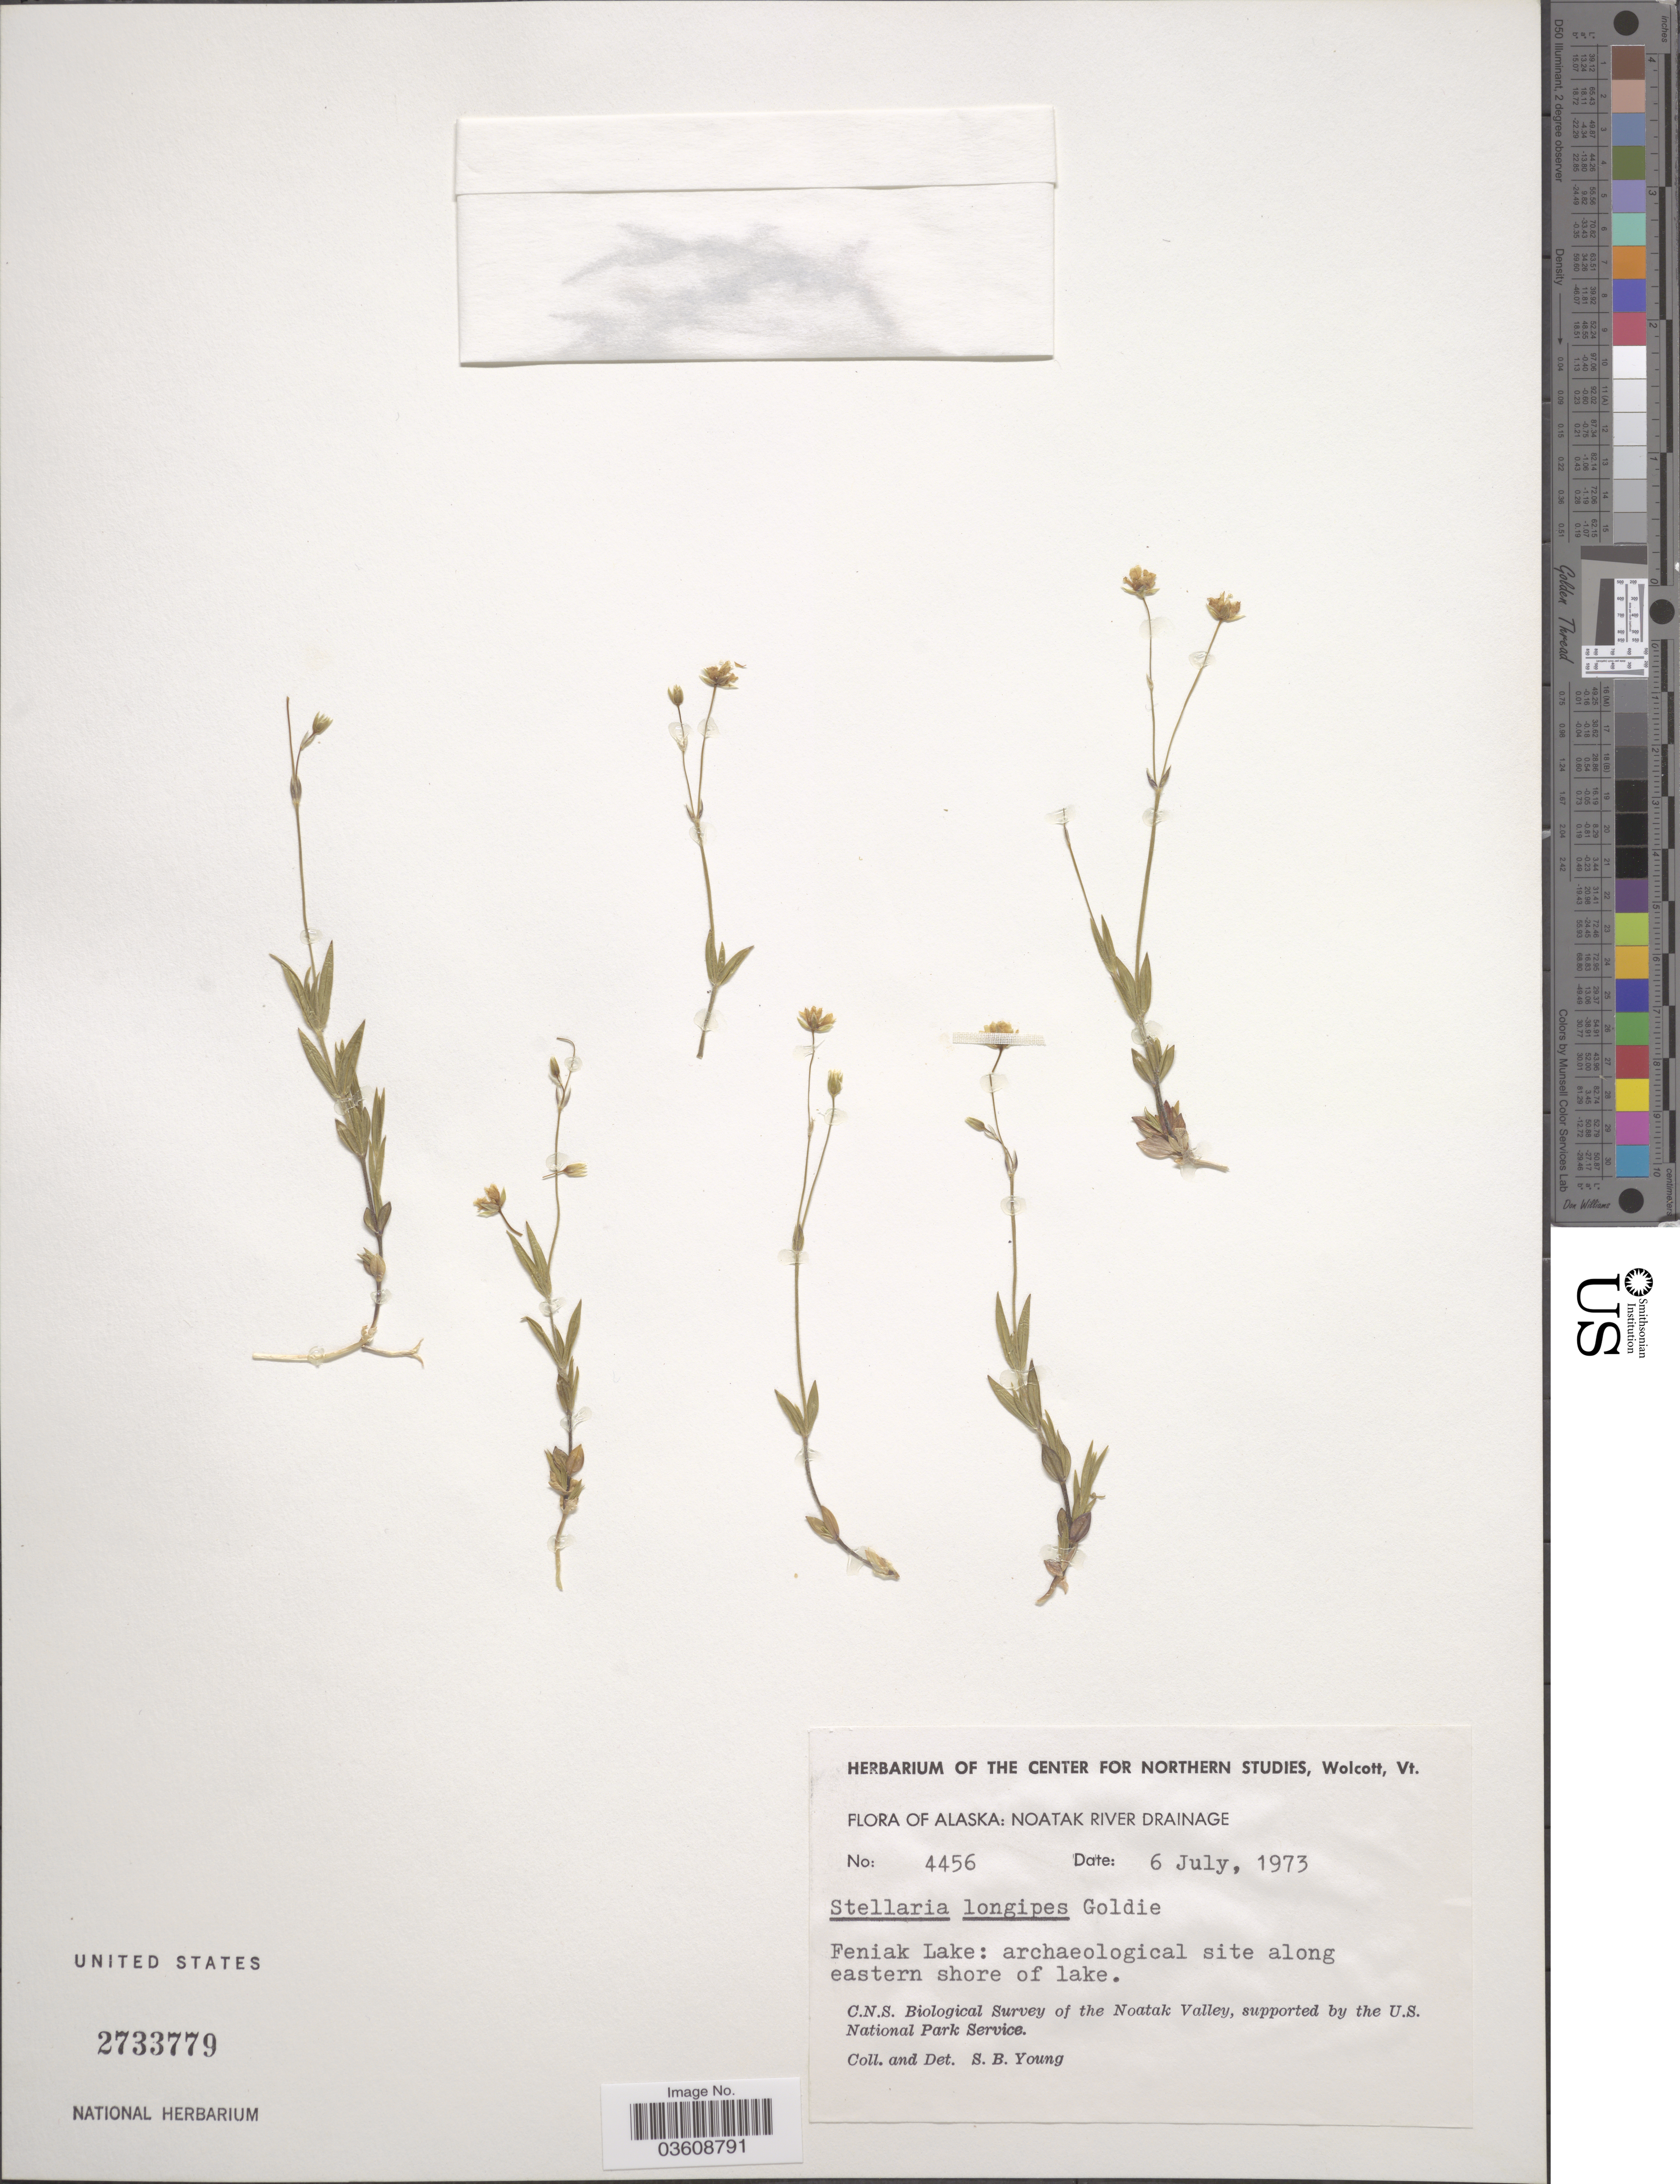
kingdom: Plantae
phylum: Tracheophyta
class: Magnoliopsida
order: Caryophyllales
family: Caryophyllaceae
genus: Stellaria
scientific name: Stellaria longipes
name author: Goldie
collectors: S. Young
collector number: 4456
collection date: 1973-07-06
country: United States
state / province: Alaska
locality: Noatak River Drainage. Feniak Lake: archaeological site along eastern shore of lake. Noatak Valley.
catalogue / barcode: US 2733779